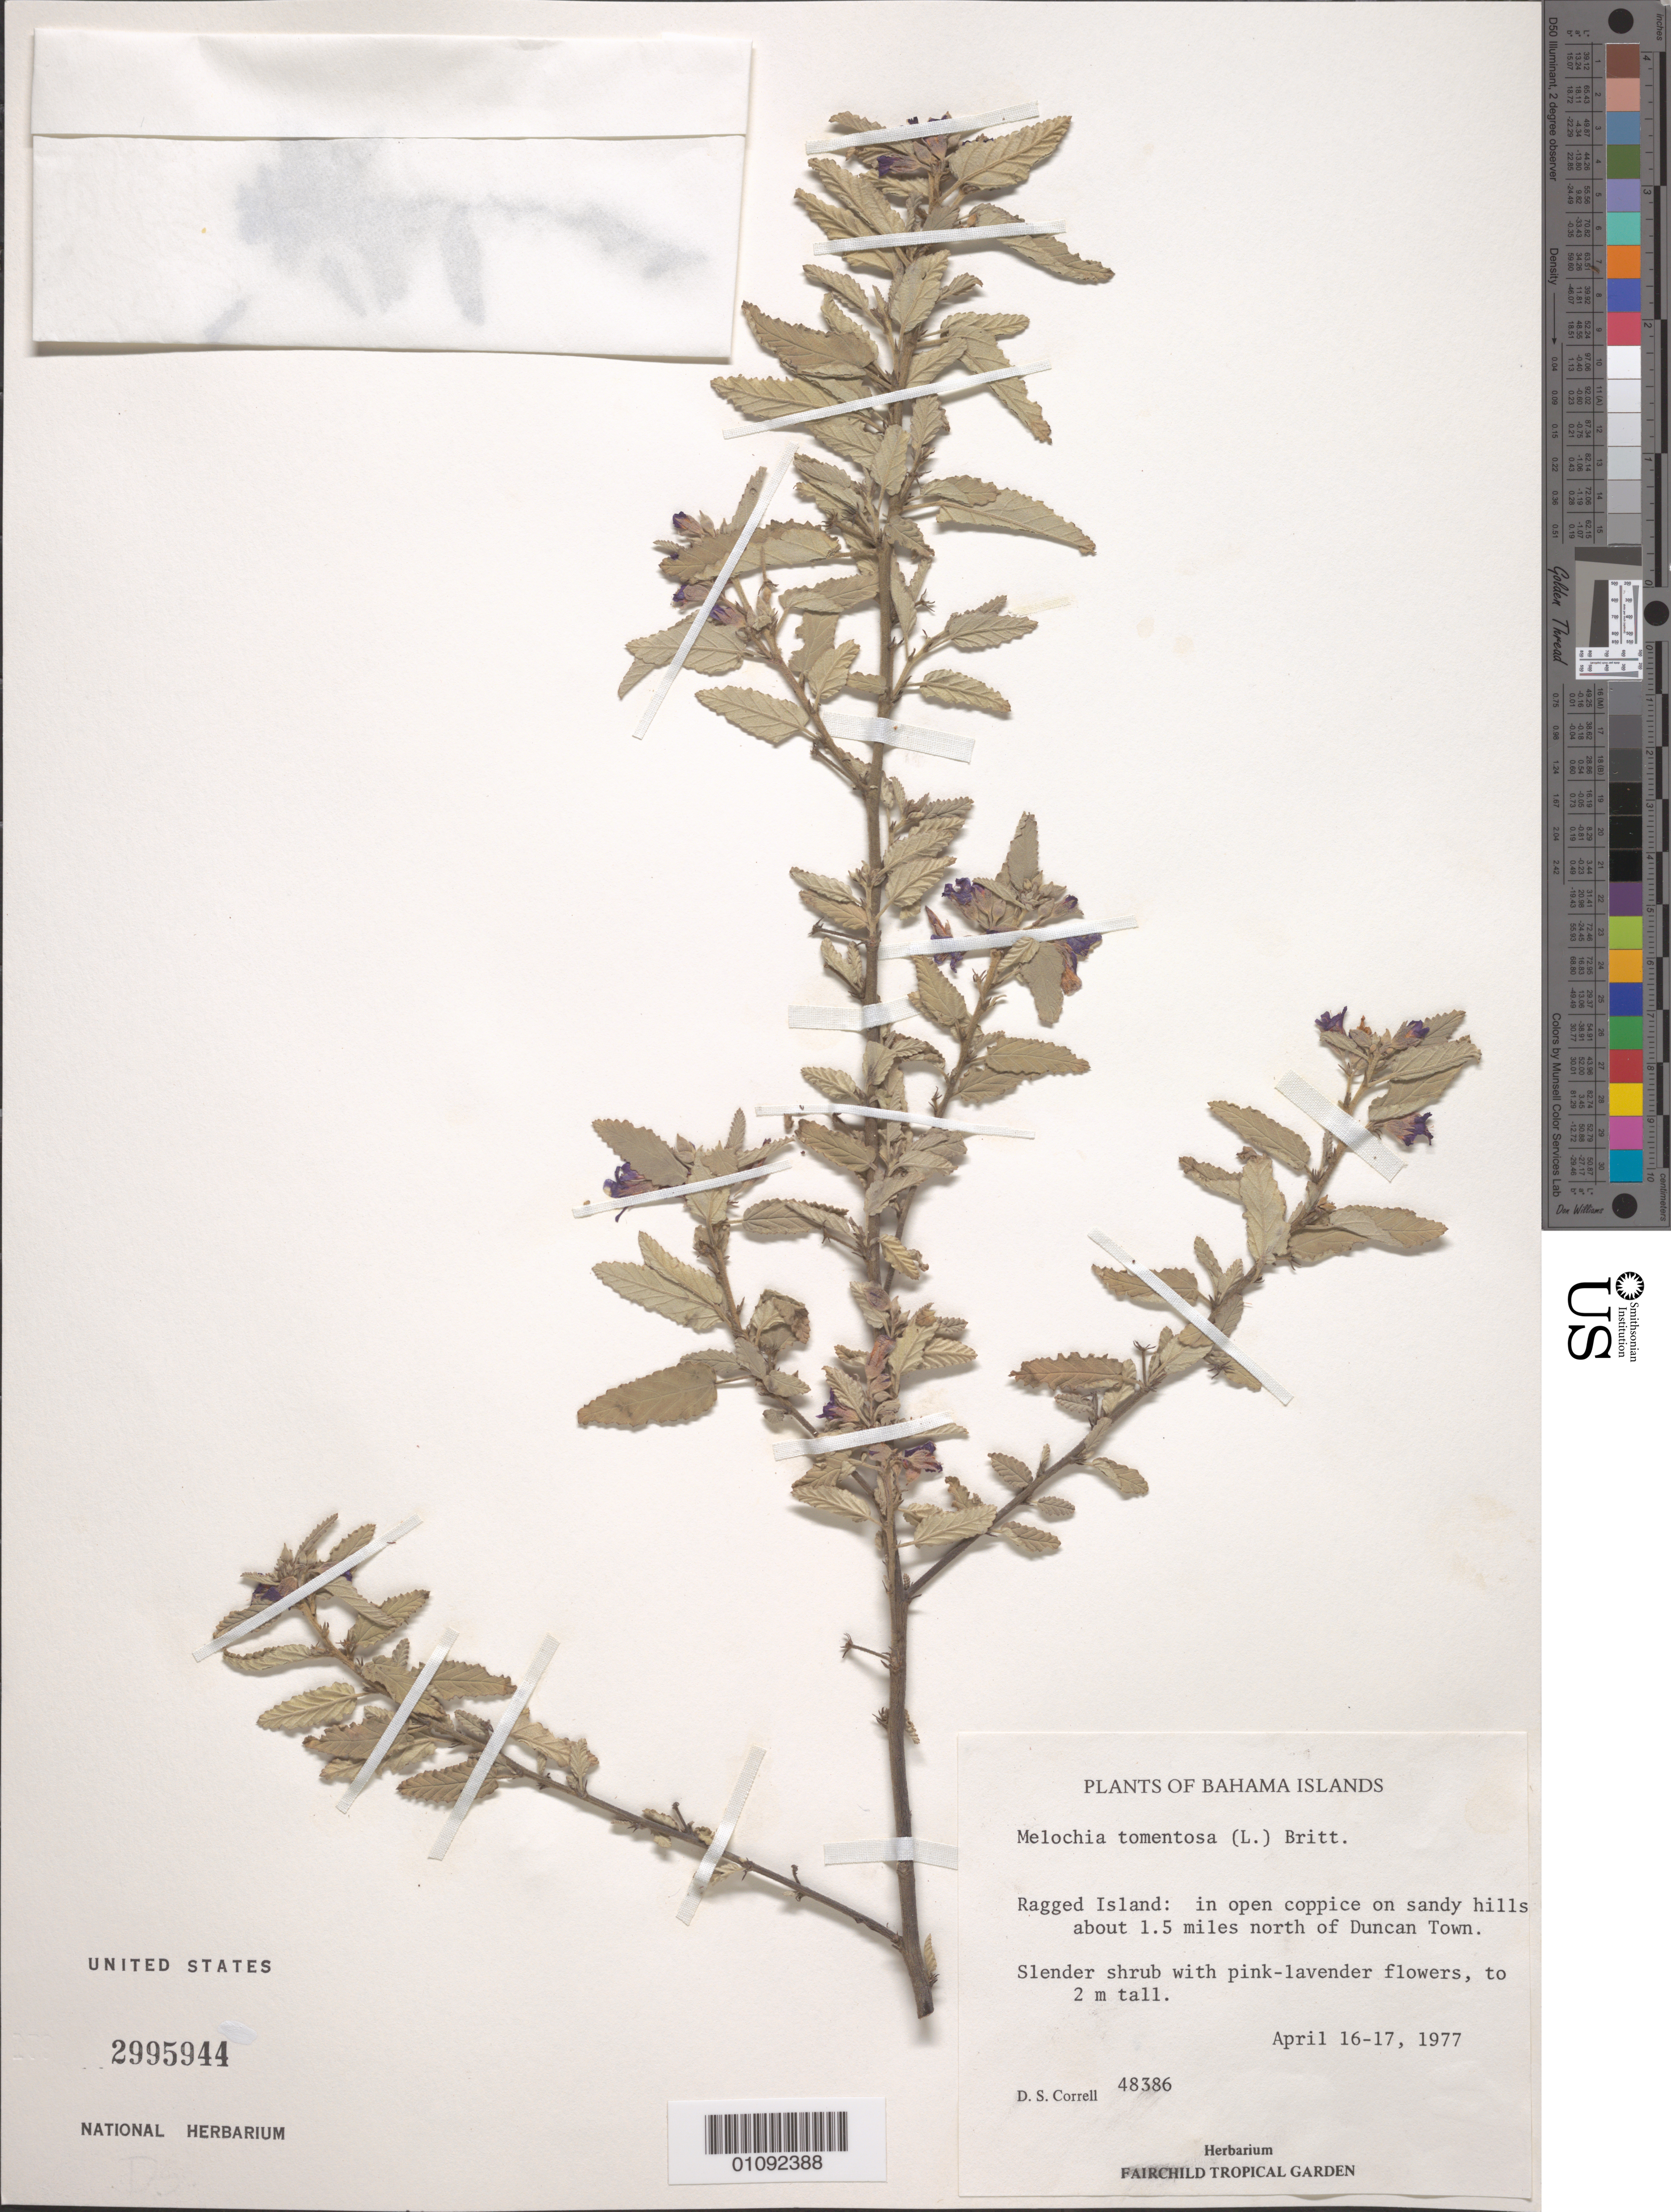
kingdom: Plantae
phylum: Tracheophyta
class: Magnoliopsida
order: Malvales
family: Malvaceae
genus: Melochia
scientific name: Melochia tomentosa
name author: L.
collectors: D. S. Correll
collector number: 48386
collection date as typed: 16 Apr 1977 and 17 Apr 1977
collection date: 1977-04-16,1977-04-17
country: Bahamas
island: Ragged I.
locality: About 1.5 miles N of Duncan Town.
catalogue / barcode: US 2995944